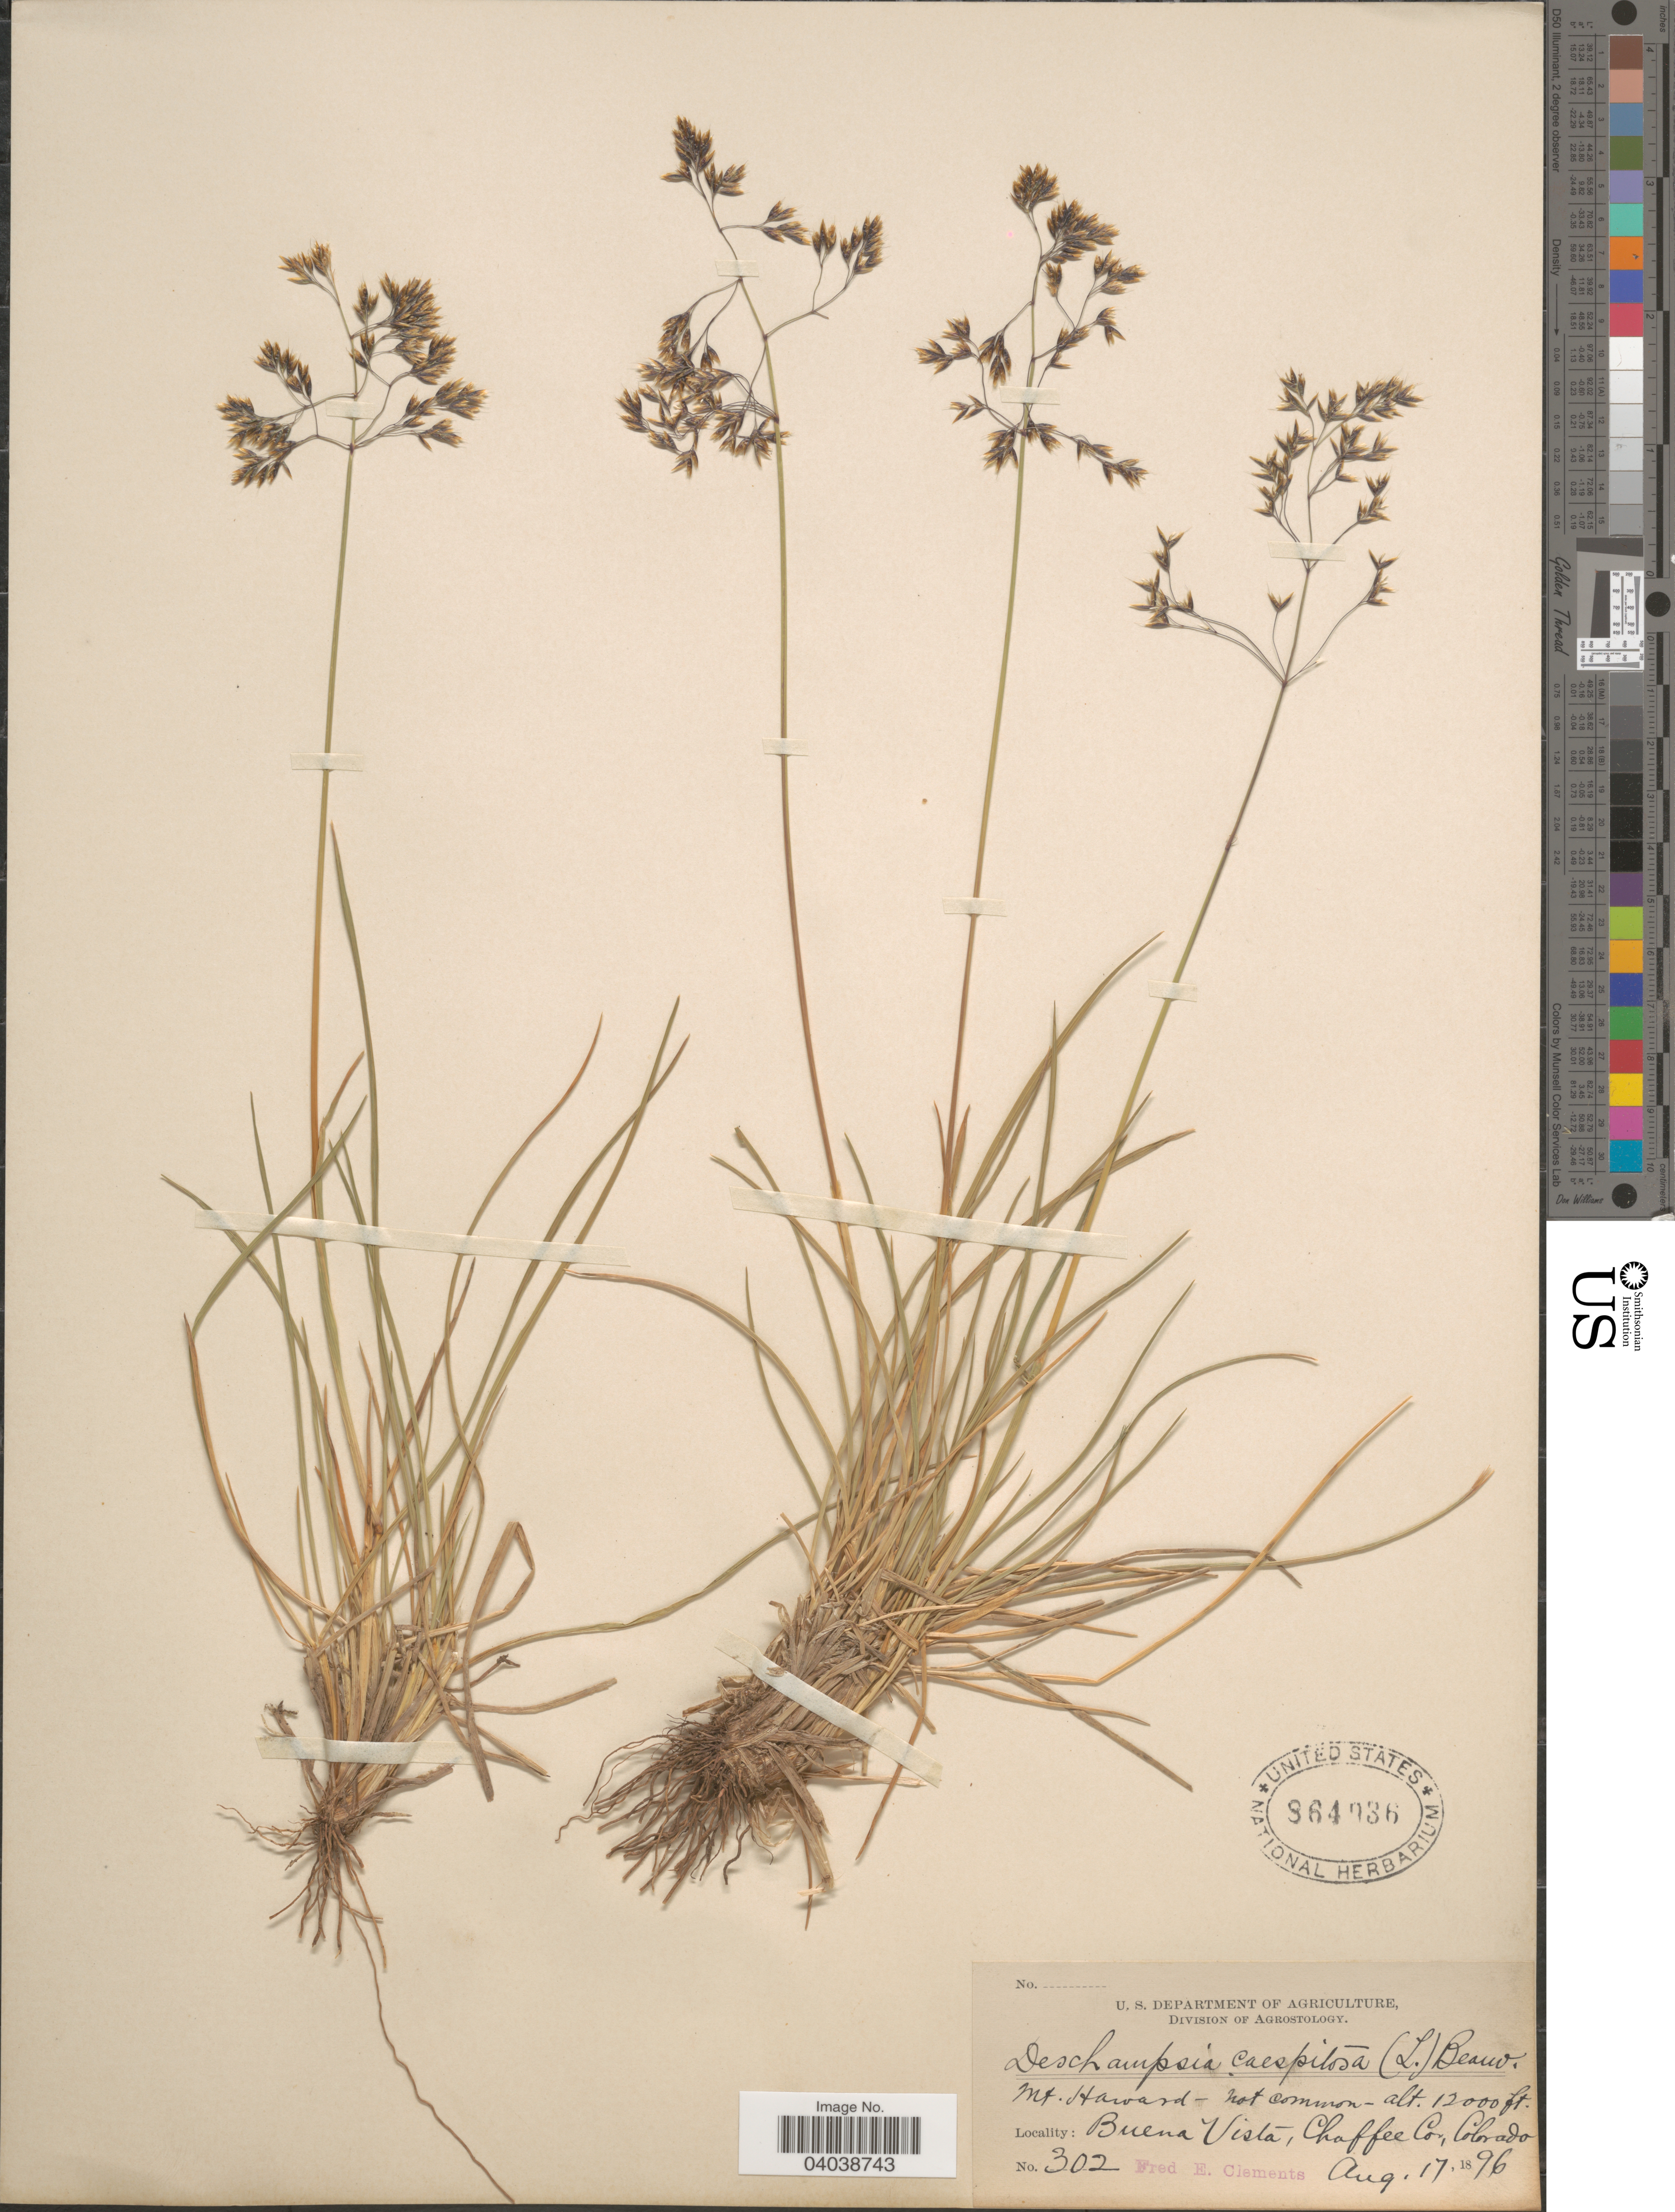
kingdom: Plantae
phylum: Tracheophyta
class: Liliopsida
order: Poales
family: Poaceae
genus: Deschampsia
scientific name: Deschampsia cespitosa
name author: (L.) P. Beauv.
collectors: F. E. Clements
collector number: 302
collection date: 1896-08-17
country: United States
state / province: Colorado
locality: Mt. Harvard. Buena Vista, Chaffee Co.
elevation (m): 3658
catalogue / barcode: US 864936